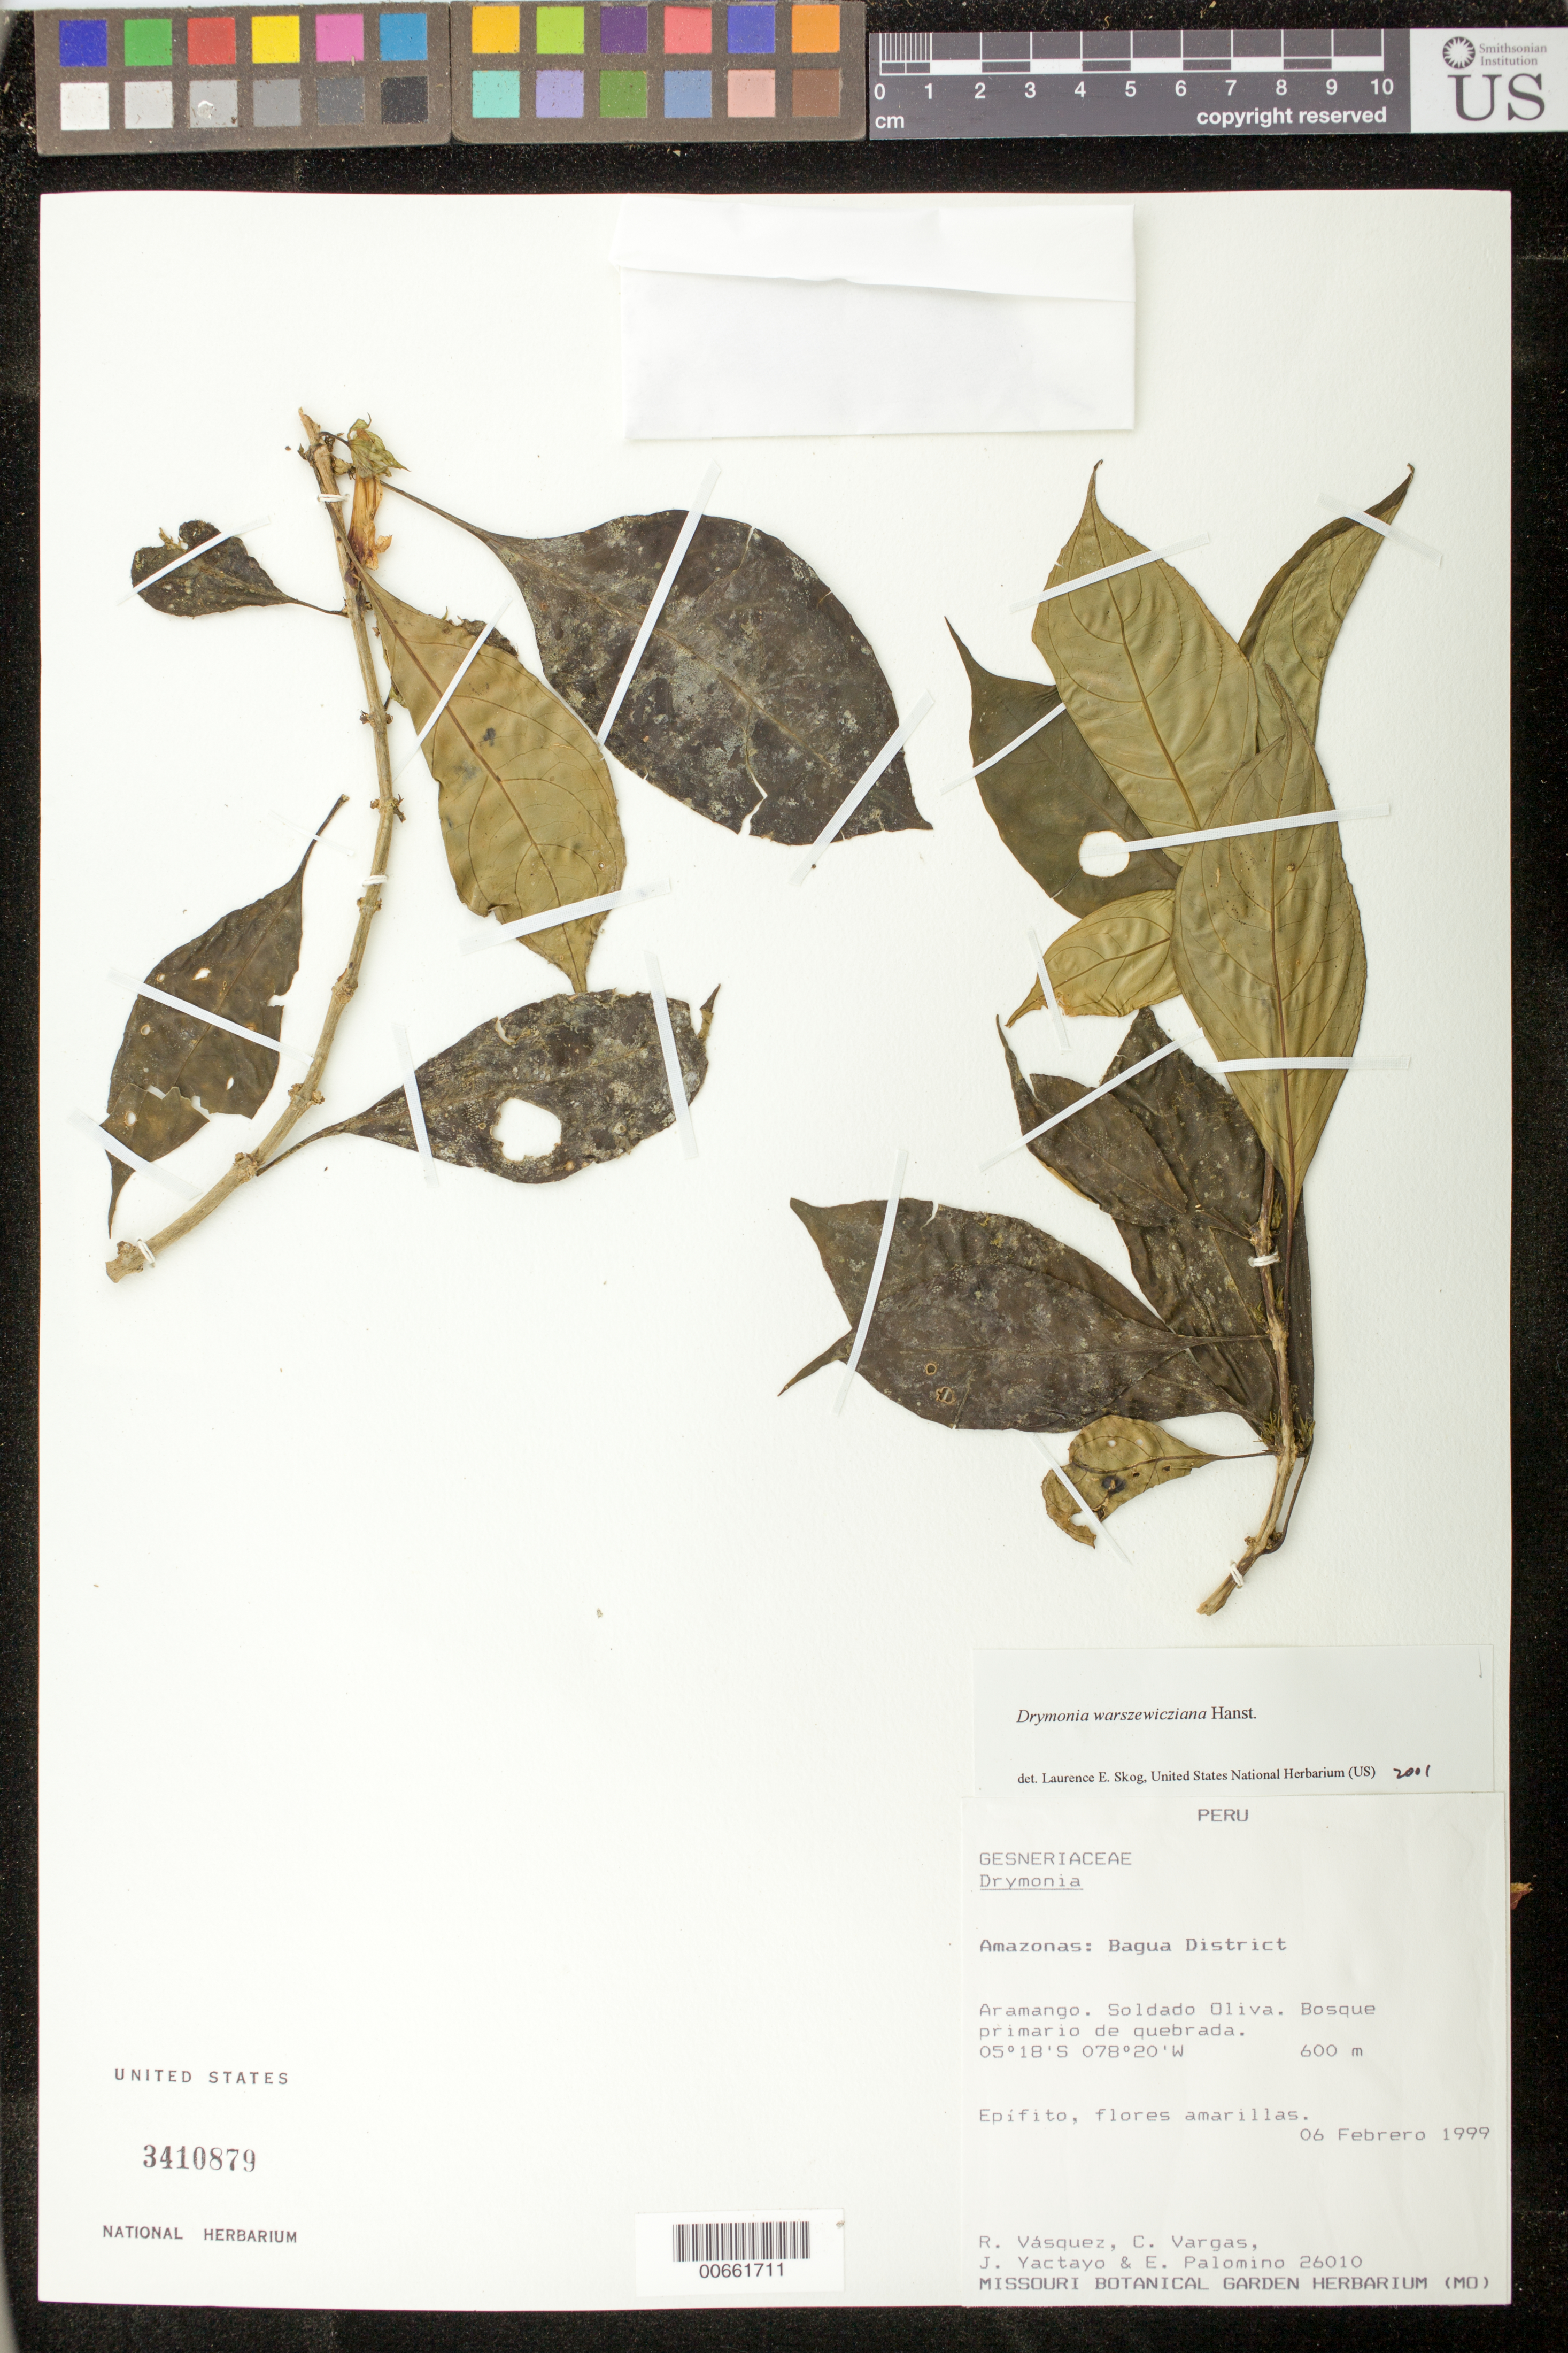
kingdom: Plantae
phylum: Tracheophyta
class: Magnoliopsida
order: Lamiales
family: Gesneriaceae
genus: Drymonia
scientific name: Drymonia warszewicziana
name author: Hanst.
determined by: Skog, Laurence E.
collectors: R. Vásquez, C. Vargas, J. Yactayo & E. Palomino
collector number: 26010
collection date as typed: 06 Feb 1999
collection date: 1999-02-06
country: Peru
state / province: Amazonas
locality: Bagua District, Aramango, Soldado Oliva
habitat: Bosque primario de quebrada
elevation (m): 600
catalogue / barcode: US 3410879